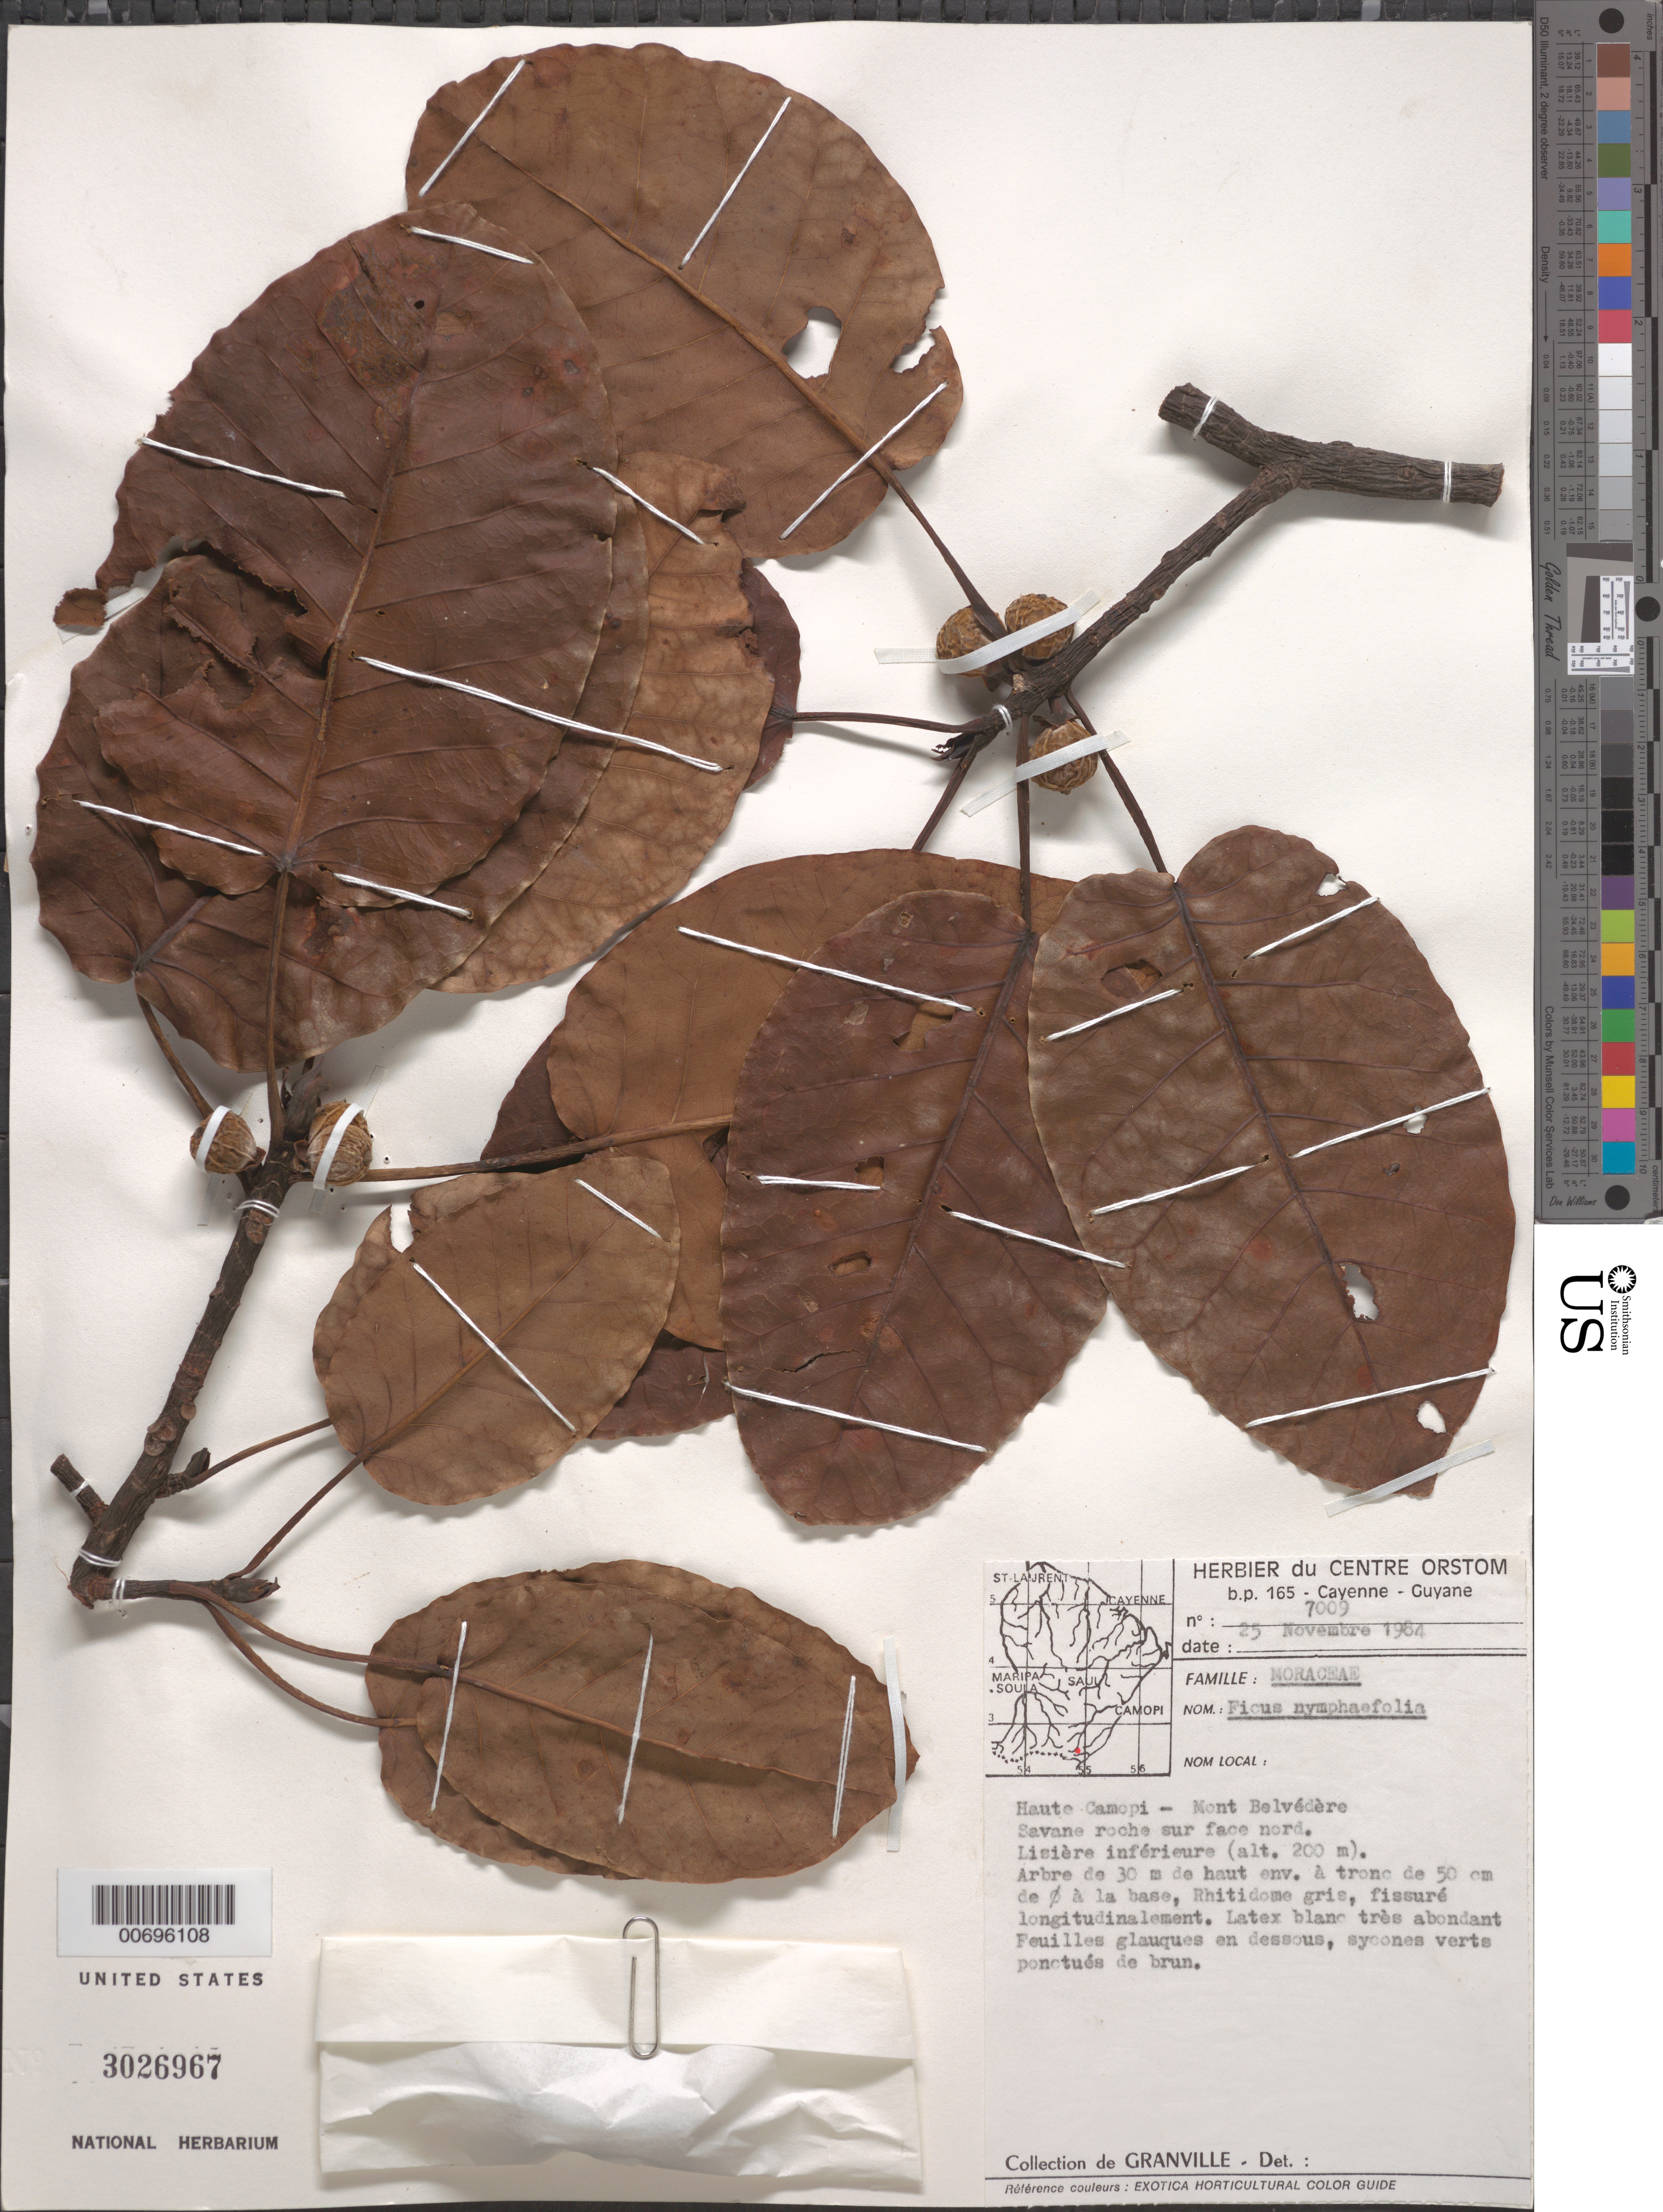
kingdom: Plantae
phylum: Tracheophyta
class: Magnoliopsida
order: Rosales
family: Moraceae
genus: Ficus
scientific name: Ficus nymphaeifolia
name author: Mill.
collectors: J.-J. de Granville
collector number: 7009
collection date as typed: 25-Nov-84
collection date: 1984-11-25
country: French Guiana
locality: Mont Belvédère, haute Camopi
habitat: Savane roche ,lisière inferieure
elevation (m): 200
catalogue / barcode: US 3026967